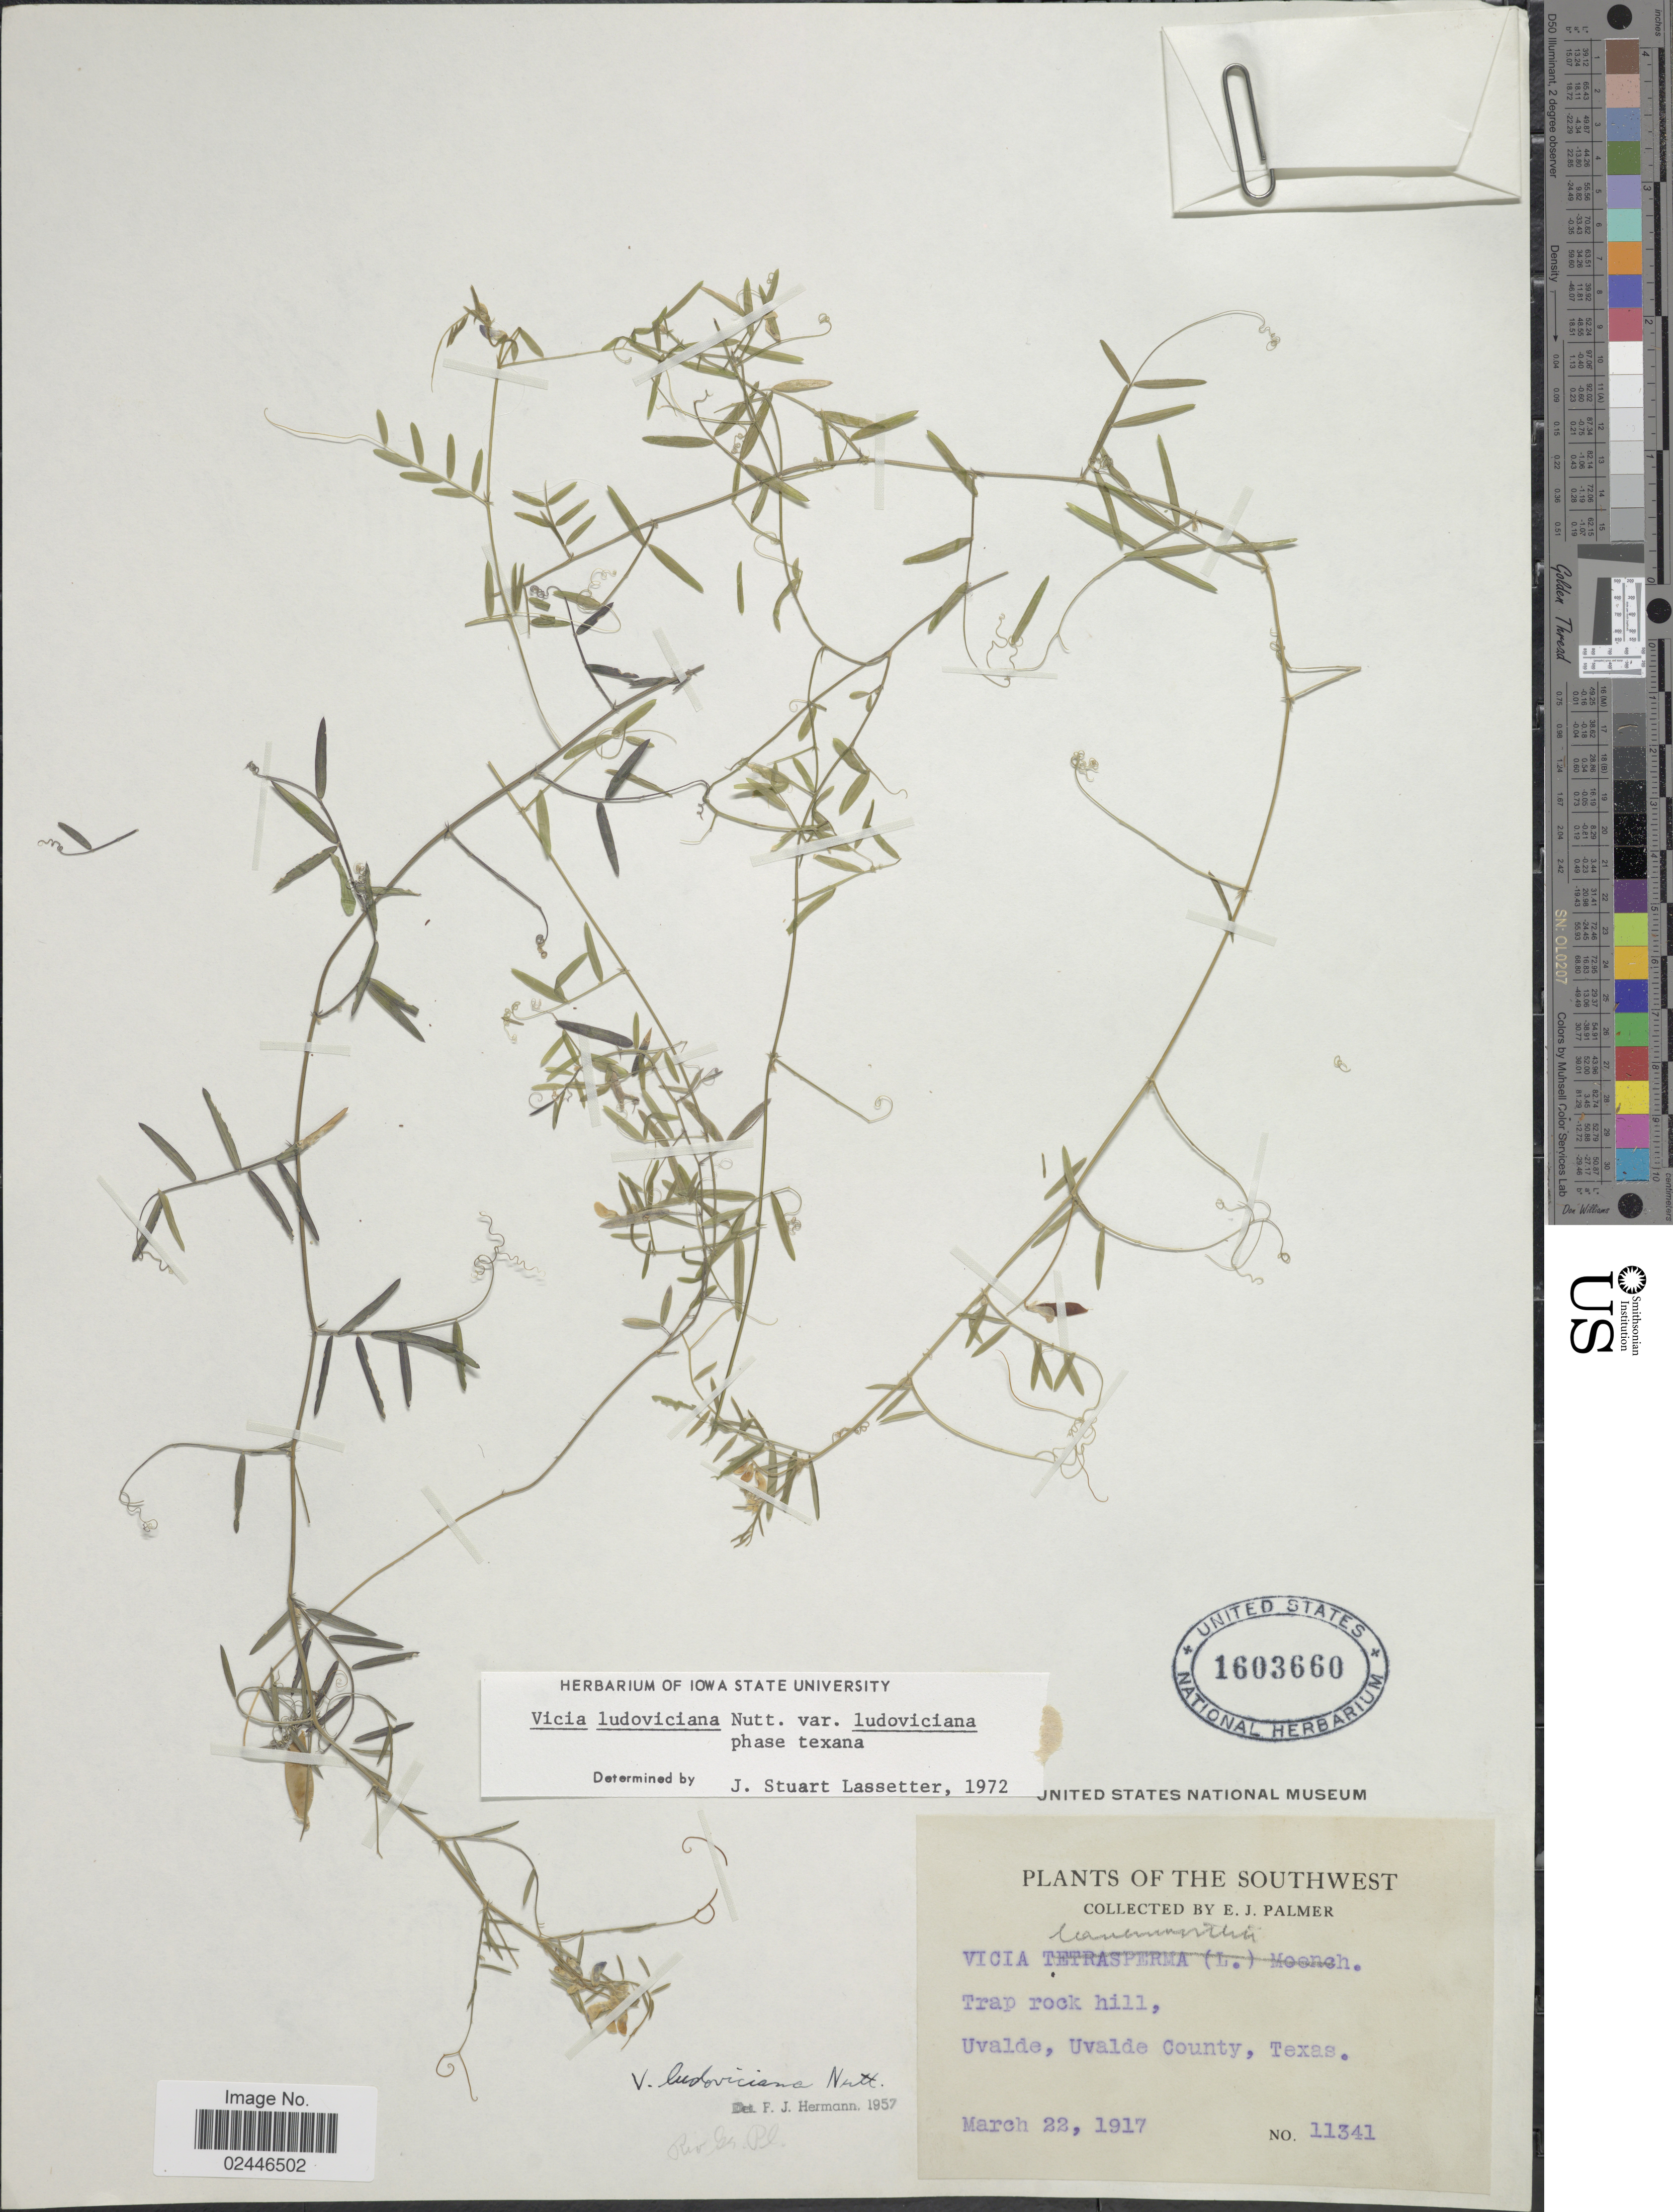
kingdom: Plantae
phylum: Tracheophyta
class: Magnoliopsida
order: Fabales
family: Fabaceae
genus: Vicia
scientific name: Vicia ludoviciana var. ludoviciana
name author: Nutt. ex Torr. & A. Gray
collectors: E. J. Palmer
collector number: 11341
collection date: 1917-03-22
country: United States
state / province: Texas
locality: The Southwest, Trap rock hill, Uvalde, Uvalde County, Rio Gr. Pl.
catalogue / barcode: US 1603660